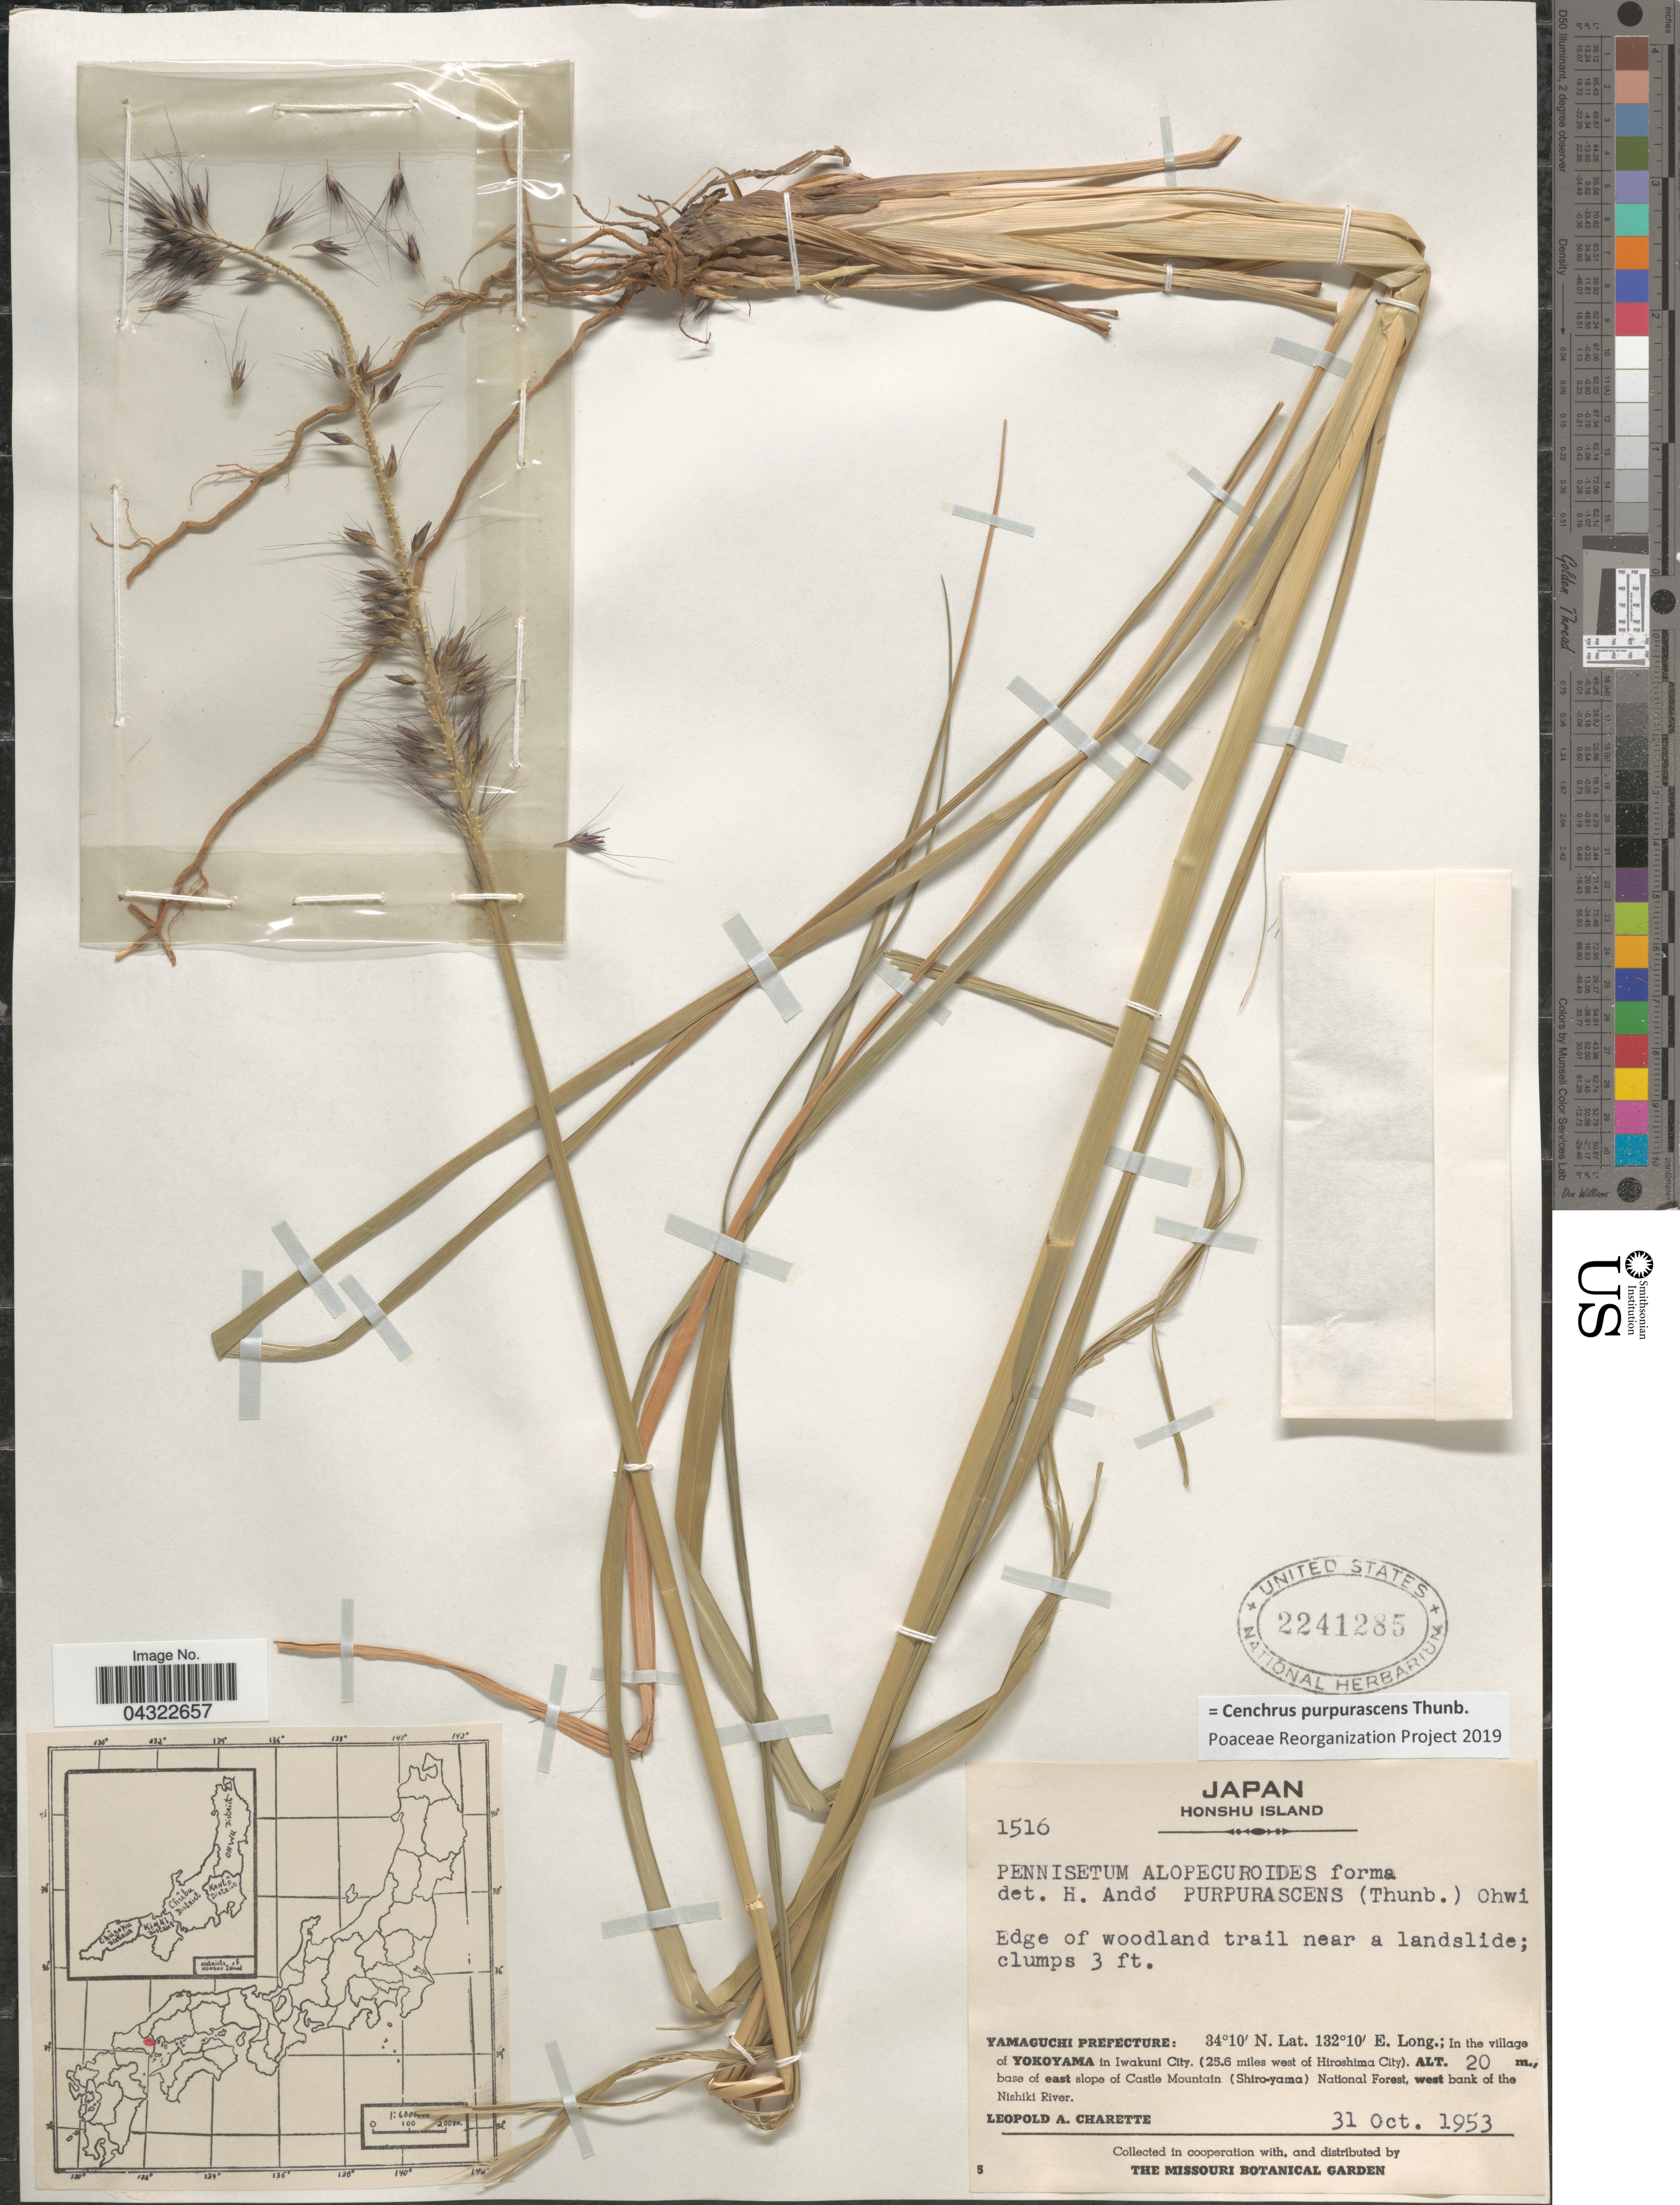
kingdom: Plantae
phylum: Tracheophyta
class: Liliopsida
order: Poales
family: Poaceae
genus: Cenchrus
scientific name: Cenchrus purpurascens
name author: Thunb.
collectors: L. A. Charette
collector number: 1516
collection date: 1953-10-31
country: Japan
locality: Honshu Island. Edge of woodland trail near a landslide. Yamaguchi Prefecture: In the village of Yokoyama in Iwakuni City. (25.6 miles west of Hiroshima City). Base of east slope of Castle Mountain (Shiro-yama) National Forest, west bank of the Nishiki River.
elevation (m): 20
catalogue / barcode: US 2241285